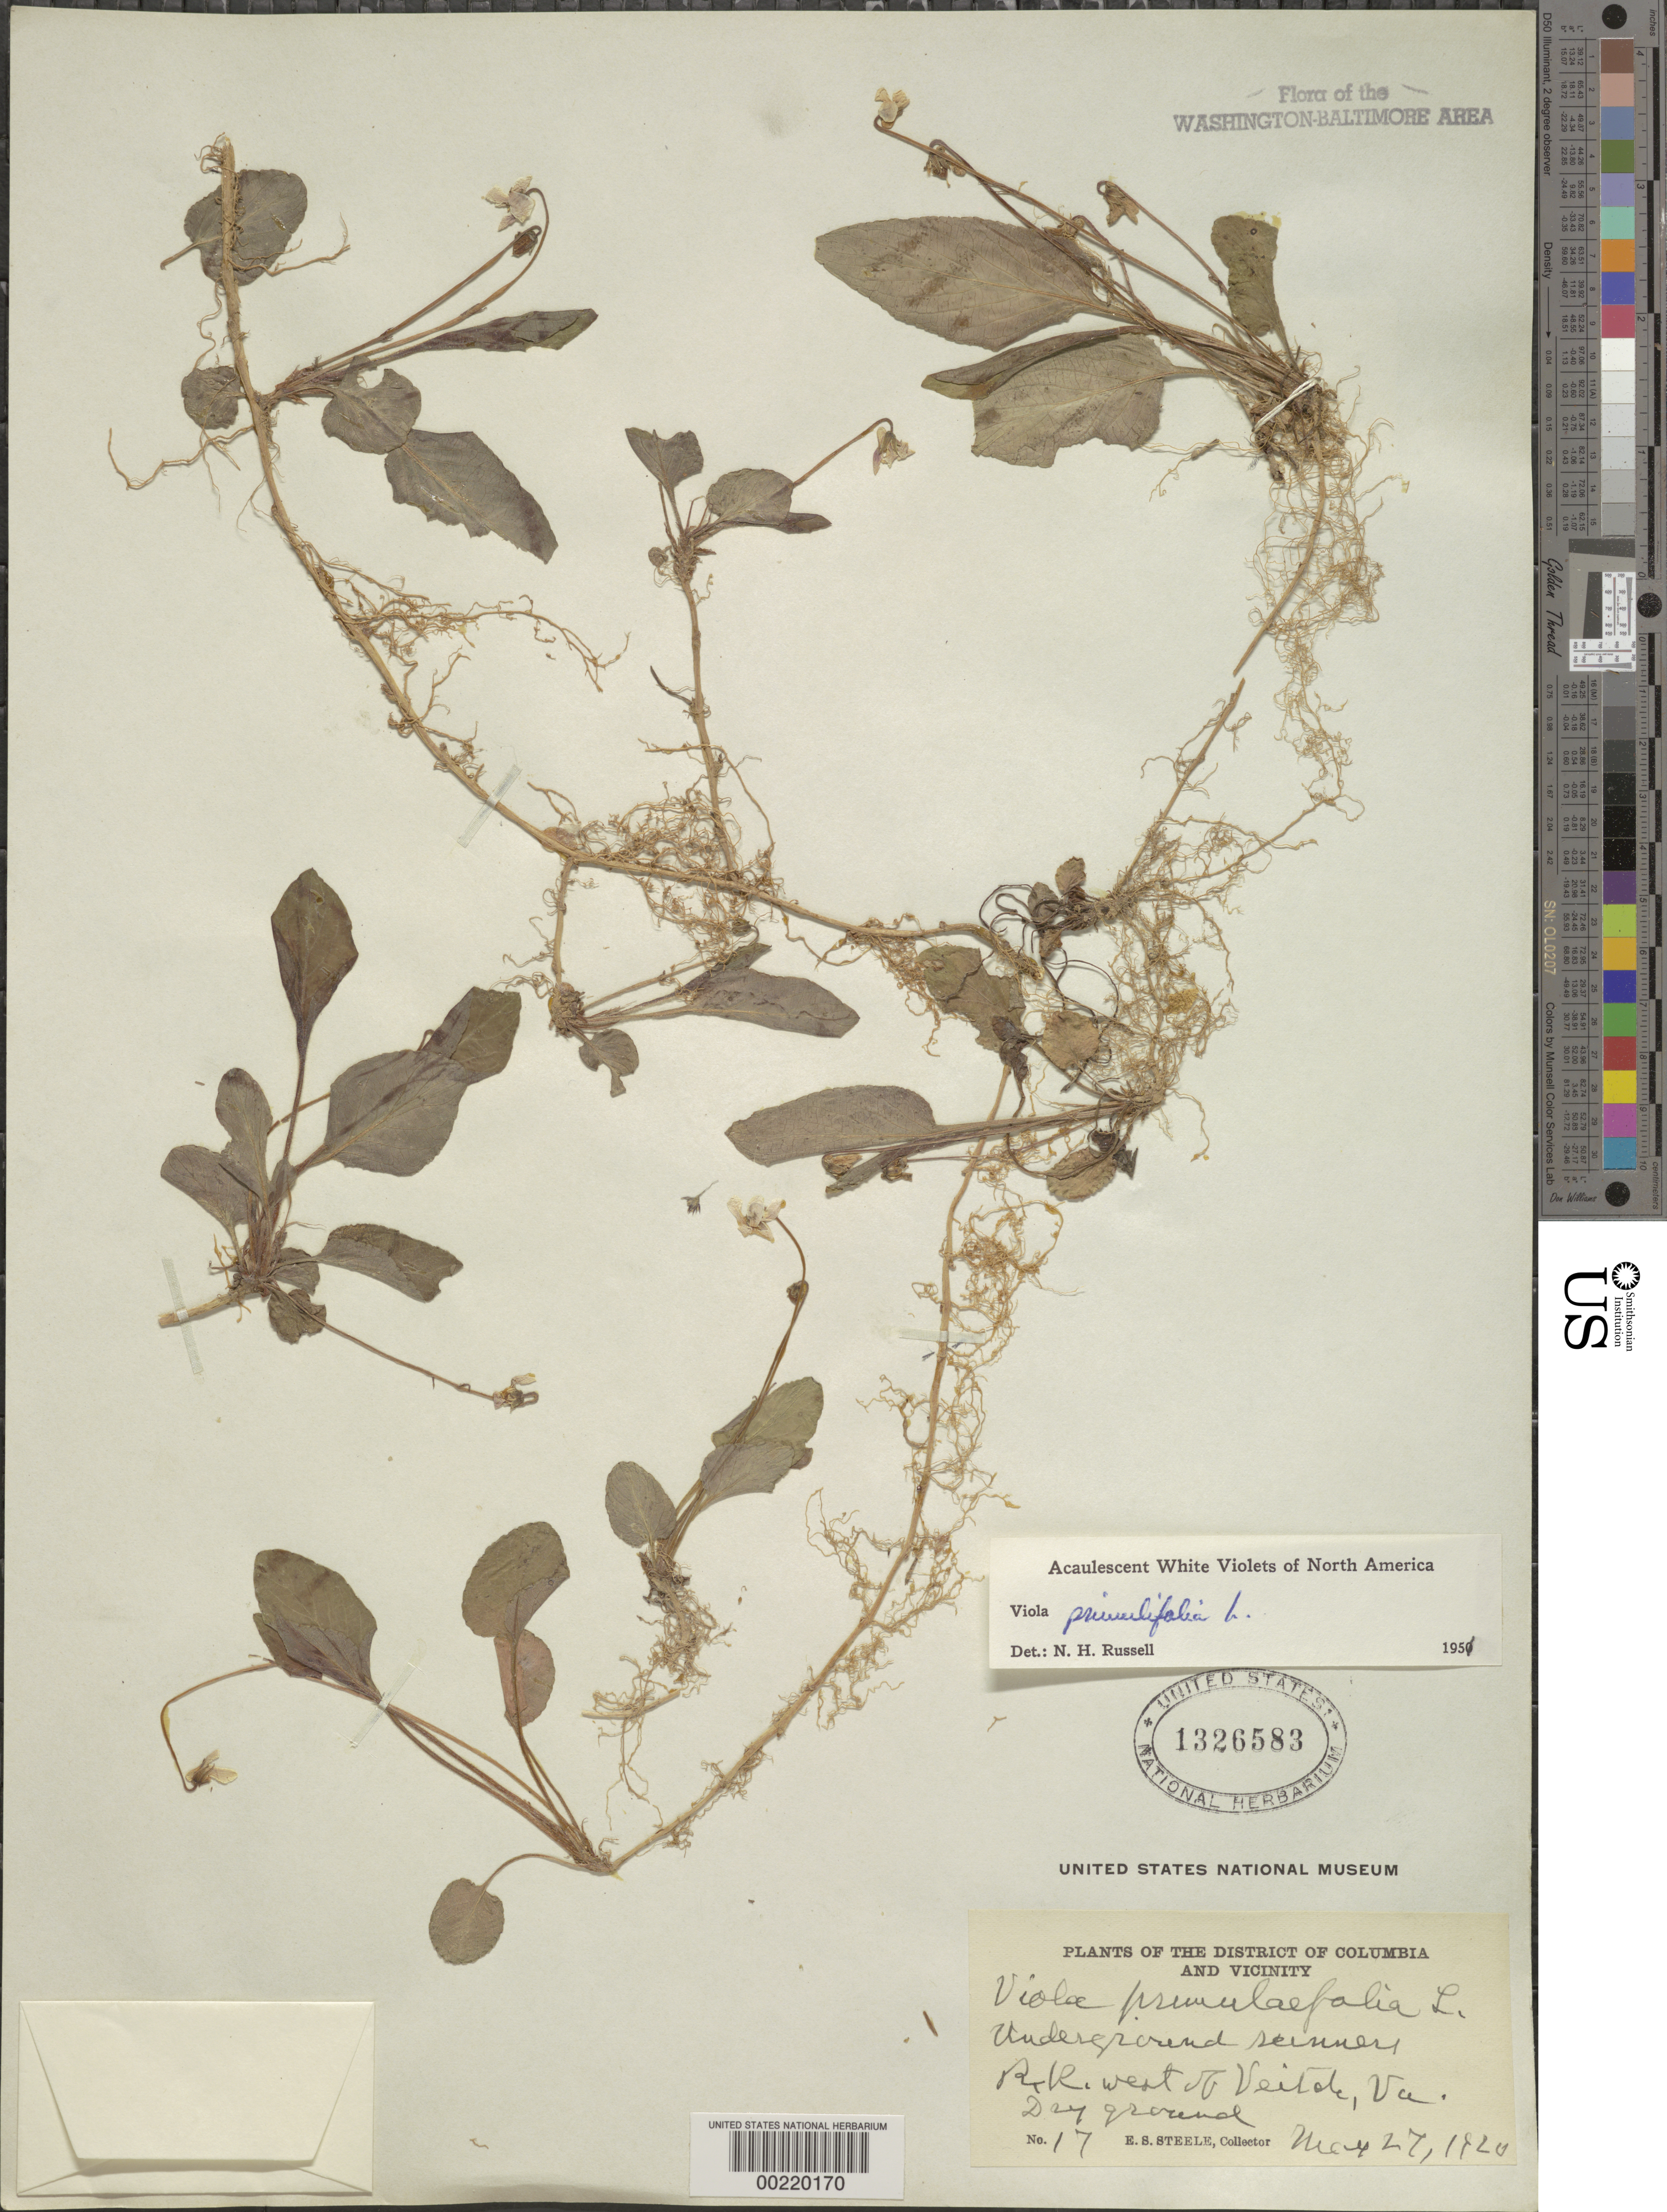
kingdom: Plantae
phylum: Tracheophyta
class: Magnoliopsida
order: Malpighiales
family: Violaceae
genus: Viola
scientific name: Viola primulifolia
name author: L.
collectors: E. Steele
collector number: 17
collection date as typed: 27 May 1920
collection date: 1920-05-27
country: United States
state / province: Virginia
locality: Railroad, west of Vietde?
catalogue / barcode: US 1326583